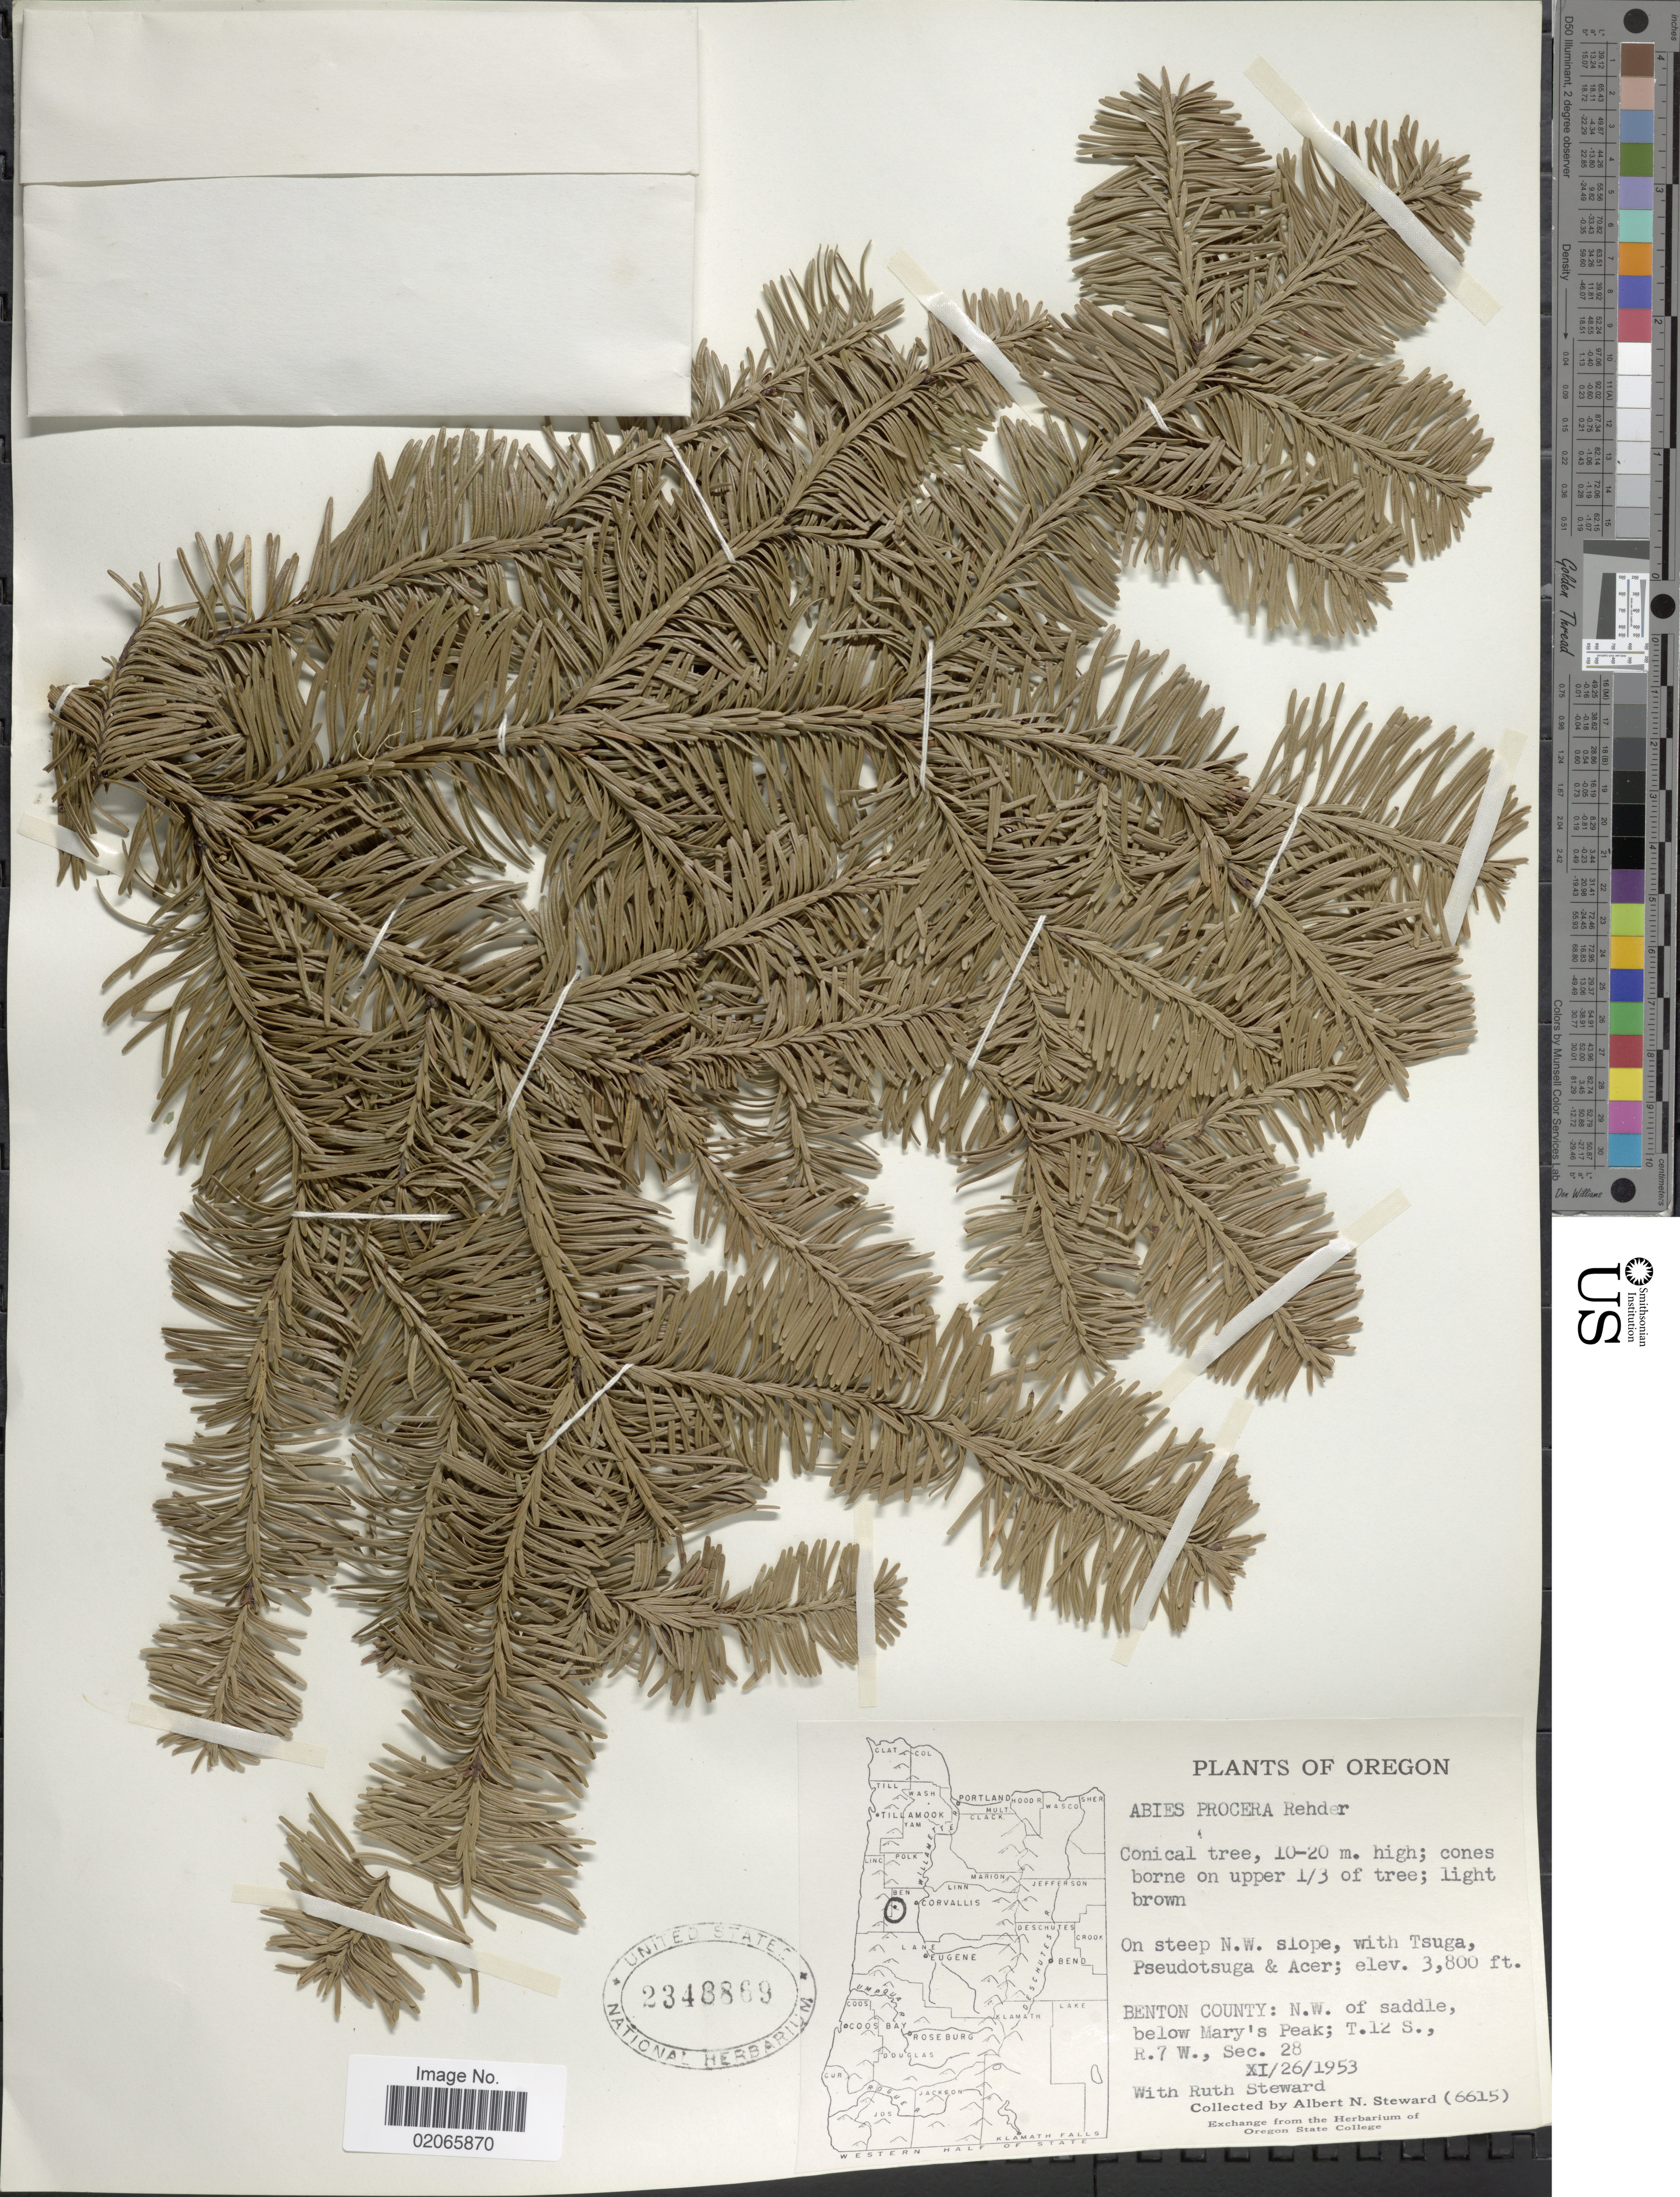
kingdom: Plantae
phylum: Tracheophyta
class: Pinopsida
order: Pinales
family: Pinaceae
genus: Abies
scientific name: Abies nobilis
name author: (Douglas ex D. Don) Lindl.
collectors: A. N. Steward & R. Steward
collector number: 6615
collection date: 1953-11-26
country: United States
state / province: Oregon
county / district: Benton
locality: Benton County: N.W. of saddle, below Mary's Peak; T.12 S., R. 7 W., Sec. 28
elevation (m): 1158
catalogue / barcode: US 2348869